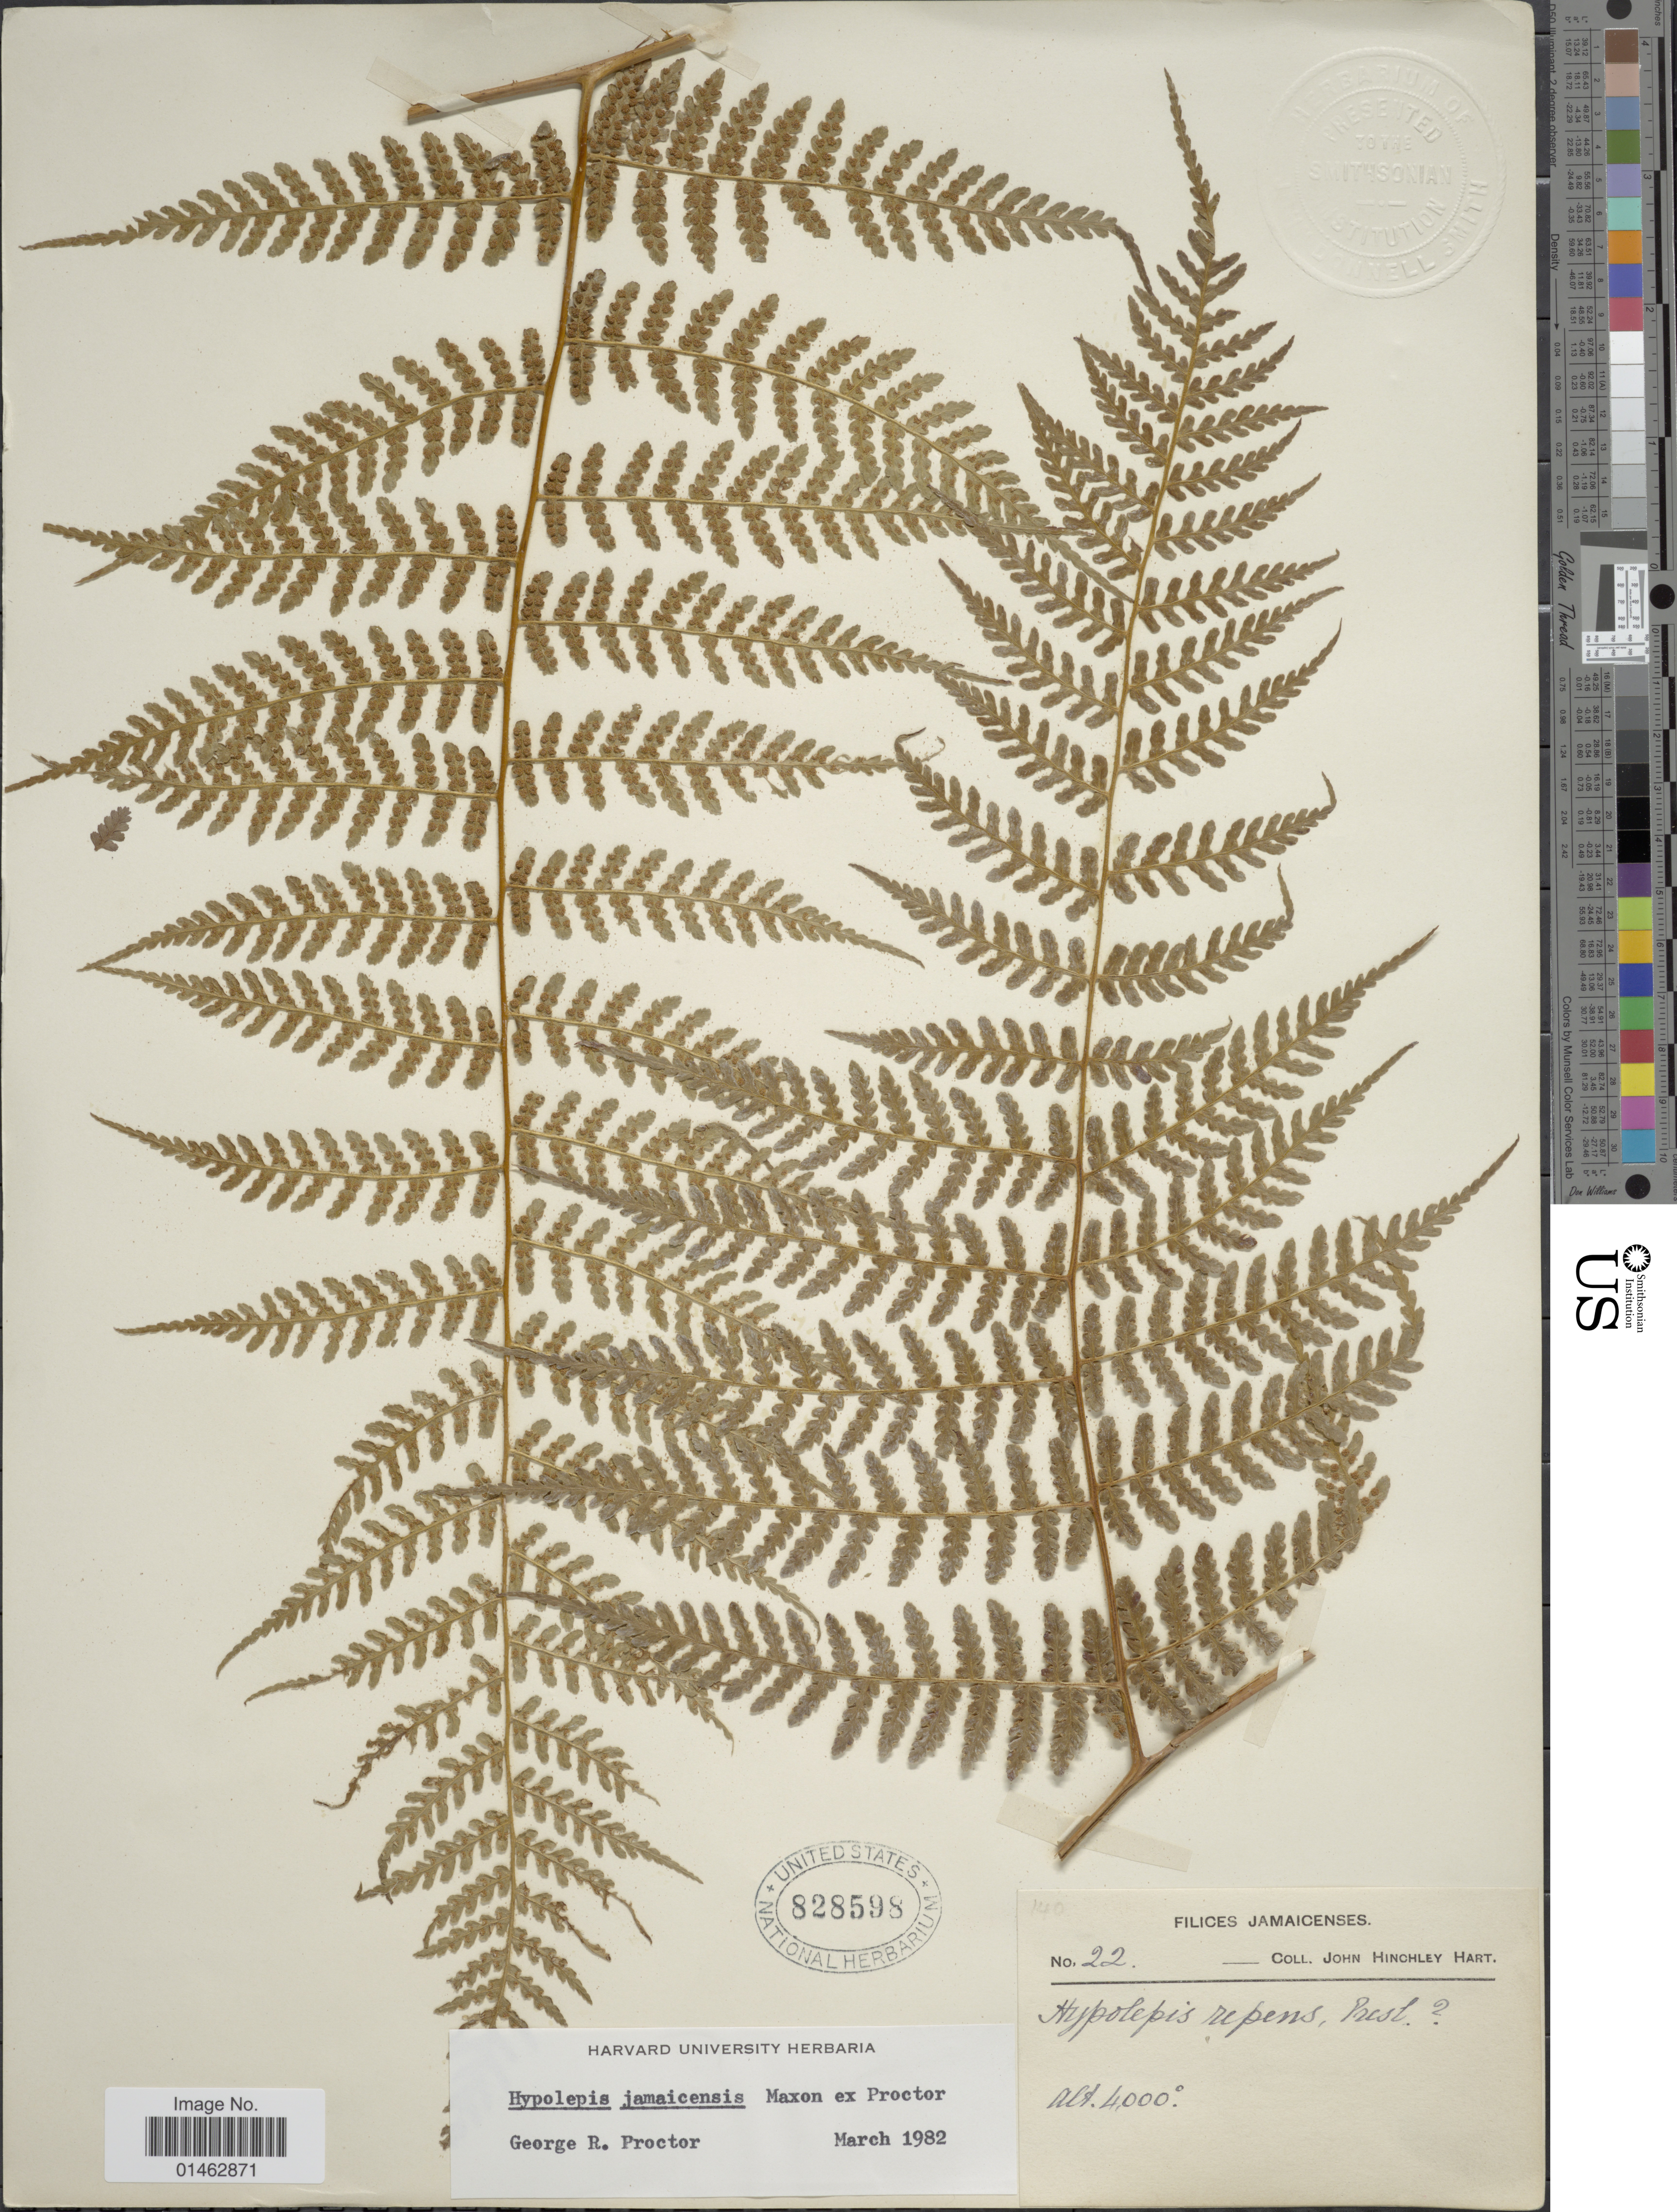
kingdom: Plantae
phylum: Tracheophyta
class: Polypodiopsida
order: Polypodiales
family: Dennstaedtiaceae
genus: Hypolepis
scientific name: Hypolepis jamaicensis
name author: Maxon ex Proctor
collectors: J. H. Hart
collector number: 22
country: Jamaica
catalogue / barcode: US 828598